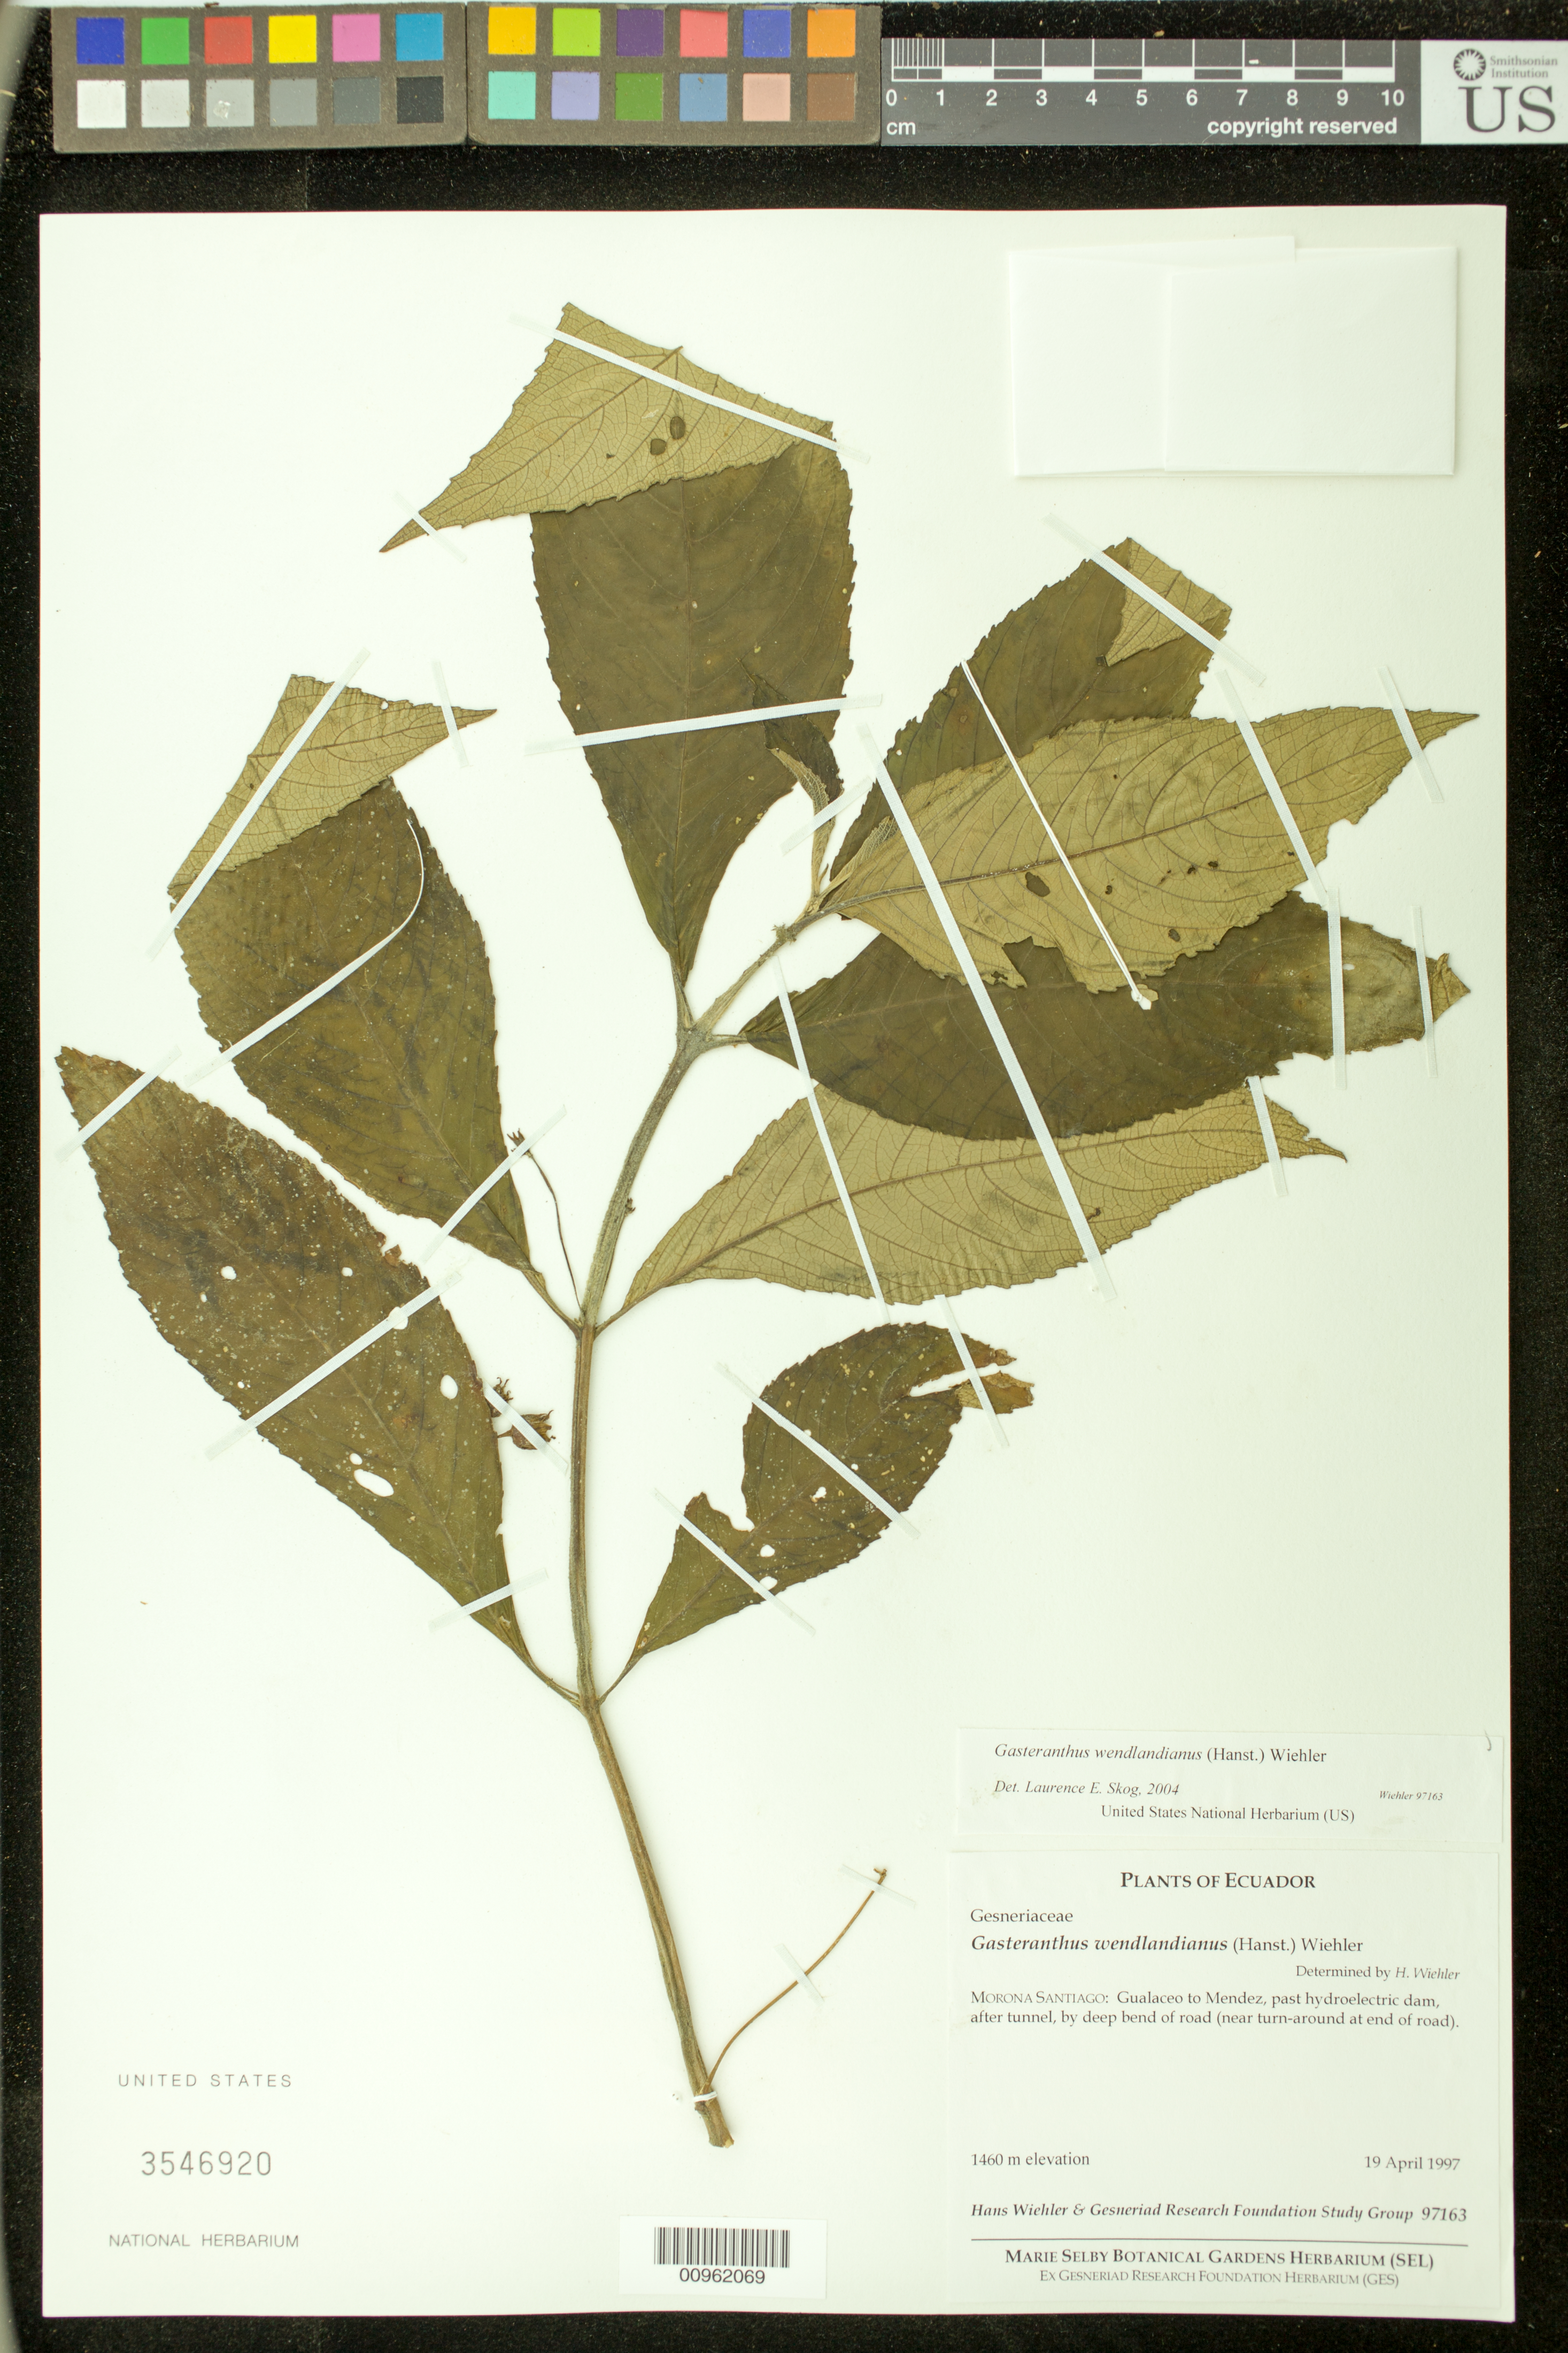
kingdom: Plantae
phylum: Tracheophyta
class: Magnoliopsida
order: Lamiales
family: Gesneriaceae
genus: Gasteranthus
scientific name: Gasteranthus wendlandianus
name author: (Hanst.) Wiehler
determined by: Skog, Laurence E.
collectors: H. J. Wiehler & GRF Study Group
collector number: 97163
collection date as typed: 19 Apr 1997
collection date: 1997-04-19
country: Ecuador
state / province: Morona-Santiago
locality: Morona-Santiago: Gualaceo to Mendez, past hydroelectric dam, after tunnel, by deep bend of road (near turn-around at end of road)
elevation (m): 1460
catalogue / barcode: US 3546920